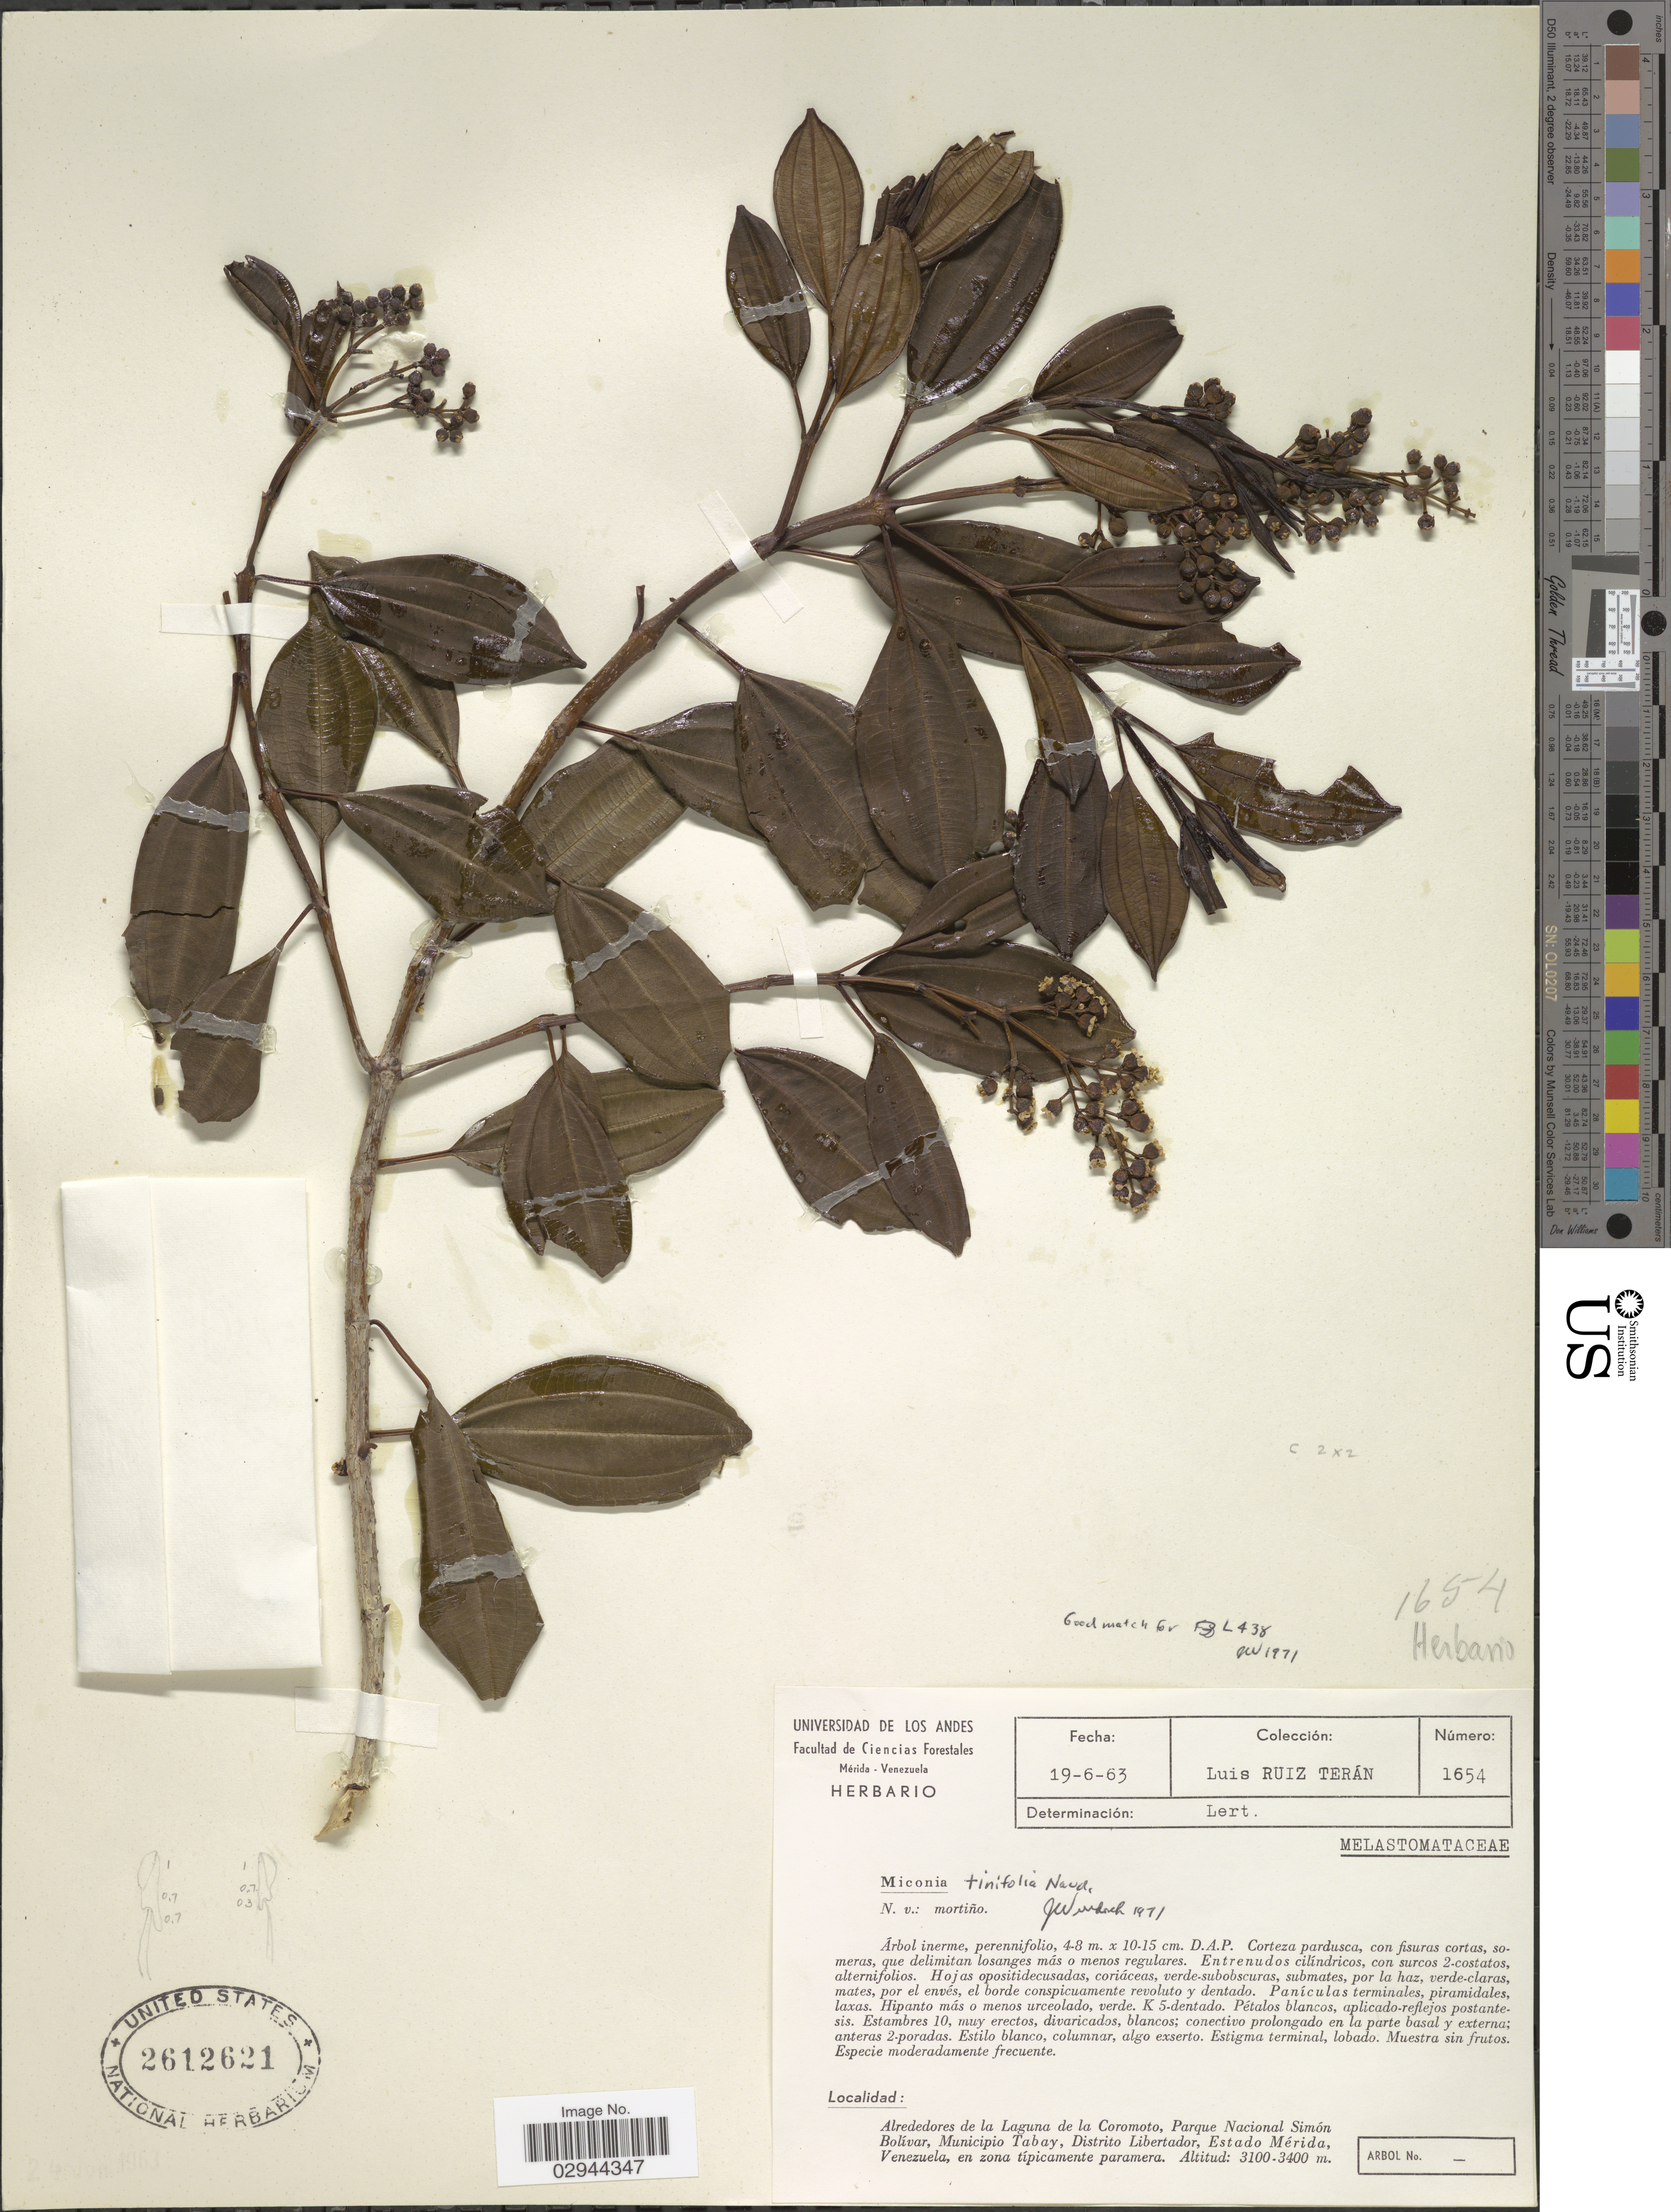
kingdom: Plantae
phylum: Tracheophyta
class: Magnoliopsida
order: Myrtales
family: Melastomataceae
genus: Miconia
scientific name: Miconia tinifolia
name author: Naudin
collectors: L. Teran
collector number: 1654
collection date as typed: Transcribed d/m/y: 19/6/63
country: Venezuela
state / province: Mérida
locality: Alrededores de la Laguna de la Coromoto, Parque Nacional Simón Bolívar, Municipio Tabay, Distrito Libertador.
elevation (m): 3100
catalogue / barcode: US 2612621